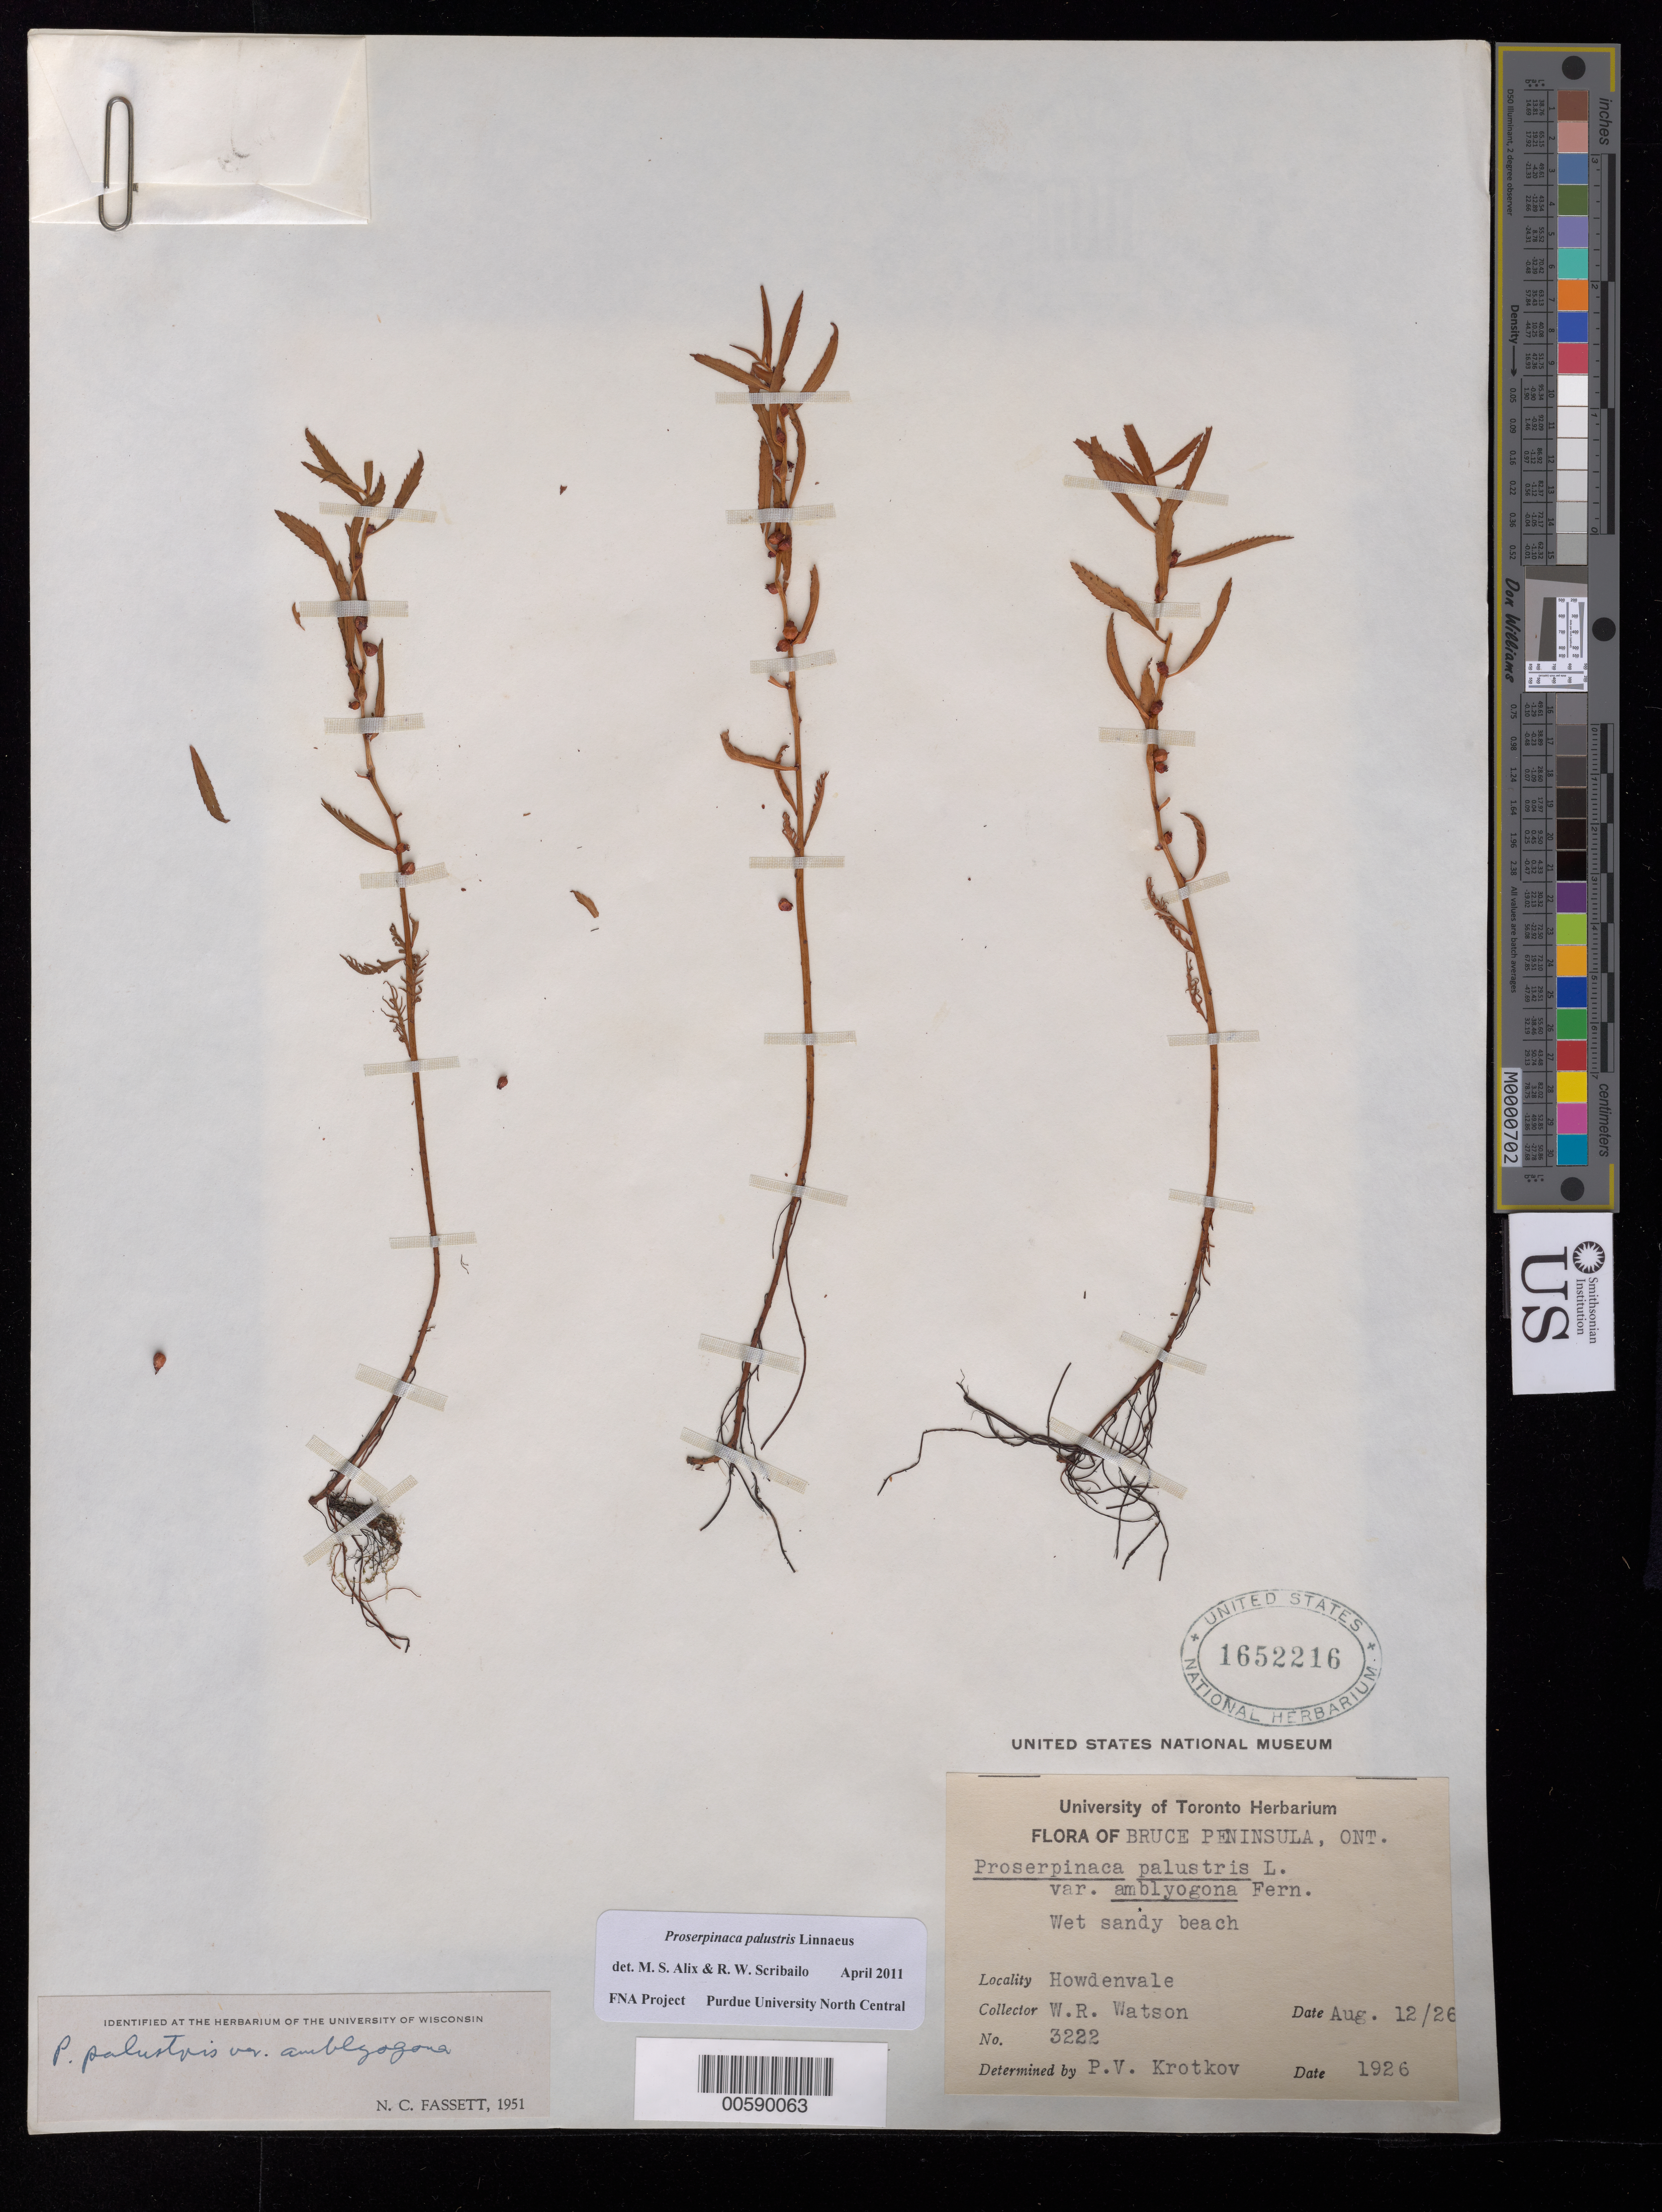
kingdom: Plantae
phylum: Tracheophyta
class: Magnoliopsida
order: Saxifragales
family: Haloragaceae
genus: Proserpinaca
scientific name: Proserpinaca palustris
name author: L.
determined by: Scribailo, R. W.; Alix, M. S.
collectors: W. R. Watson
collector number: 3222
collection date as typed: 12 Aug 1926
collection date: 1926-08-12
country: Canada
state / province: Ontario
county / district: Bruce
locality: Howdenvale; Bruce Peninsula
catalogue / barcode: US 1652216